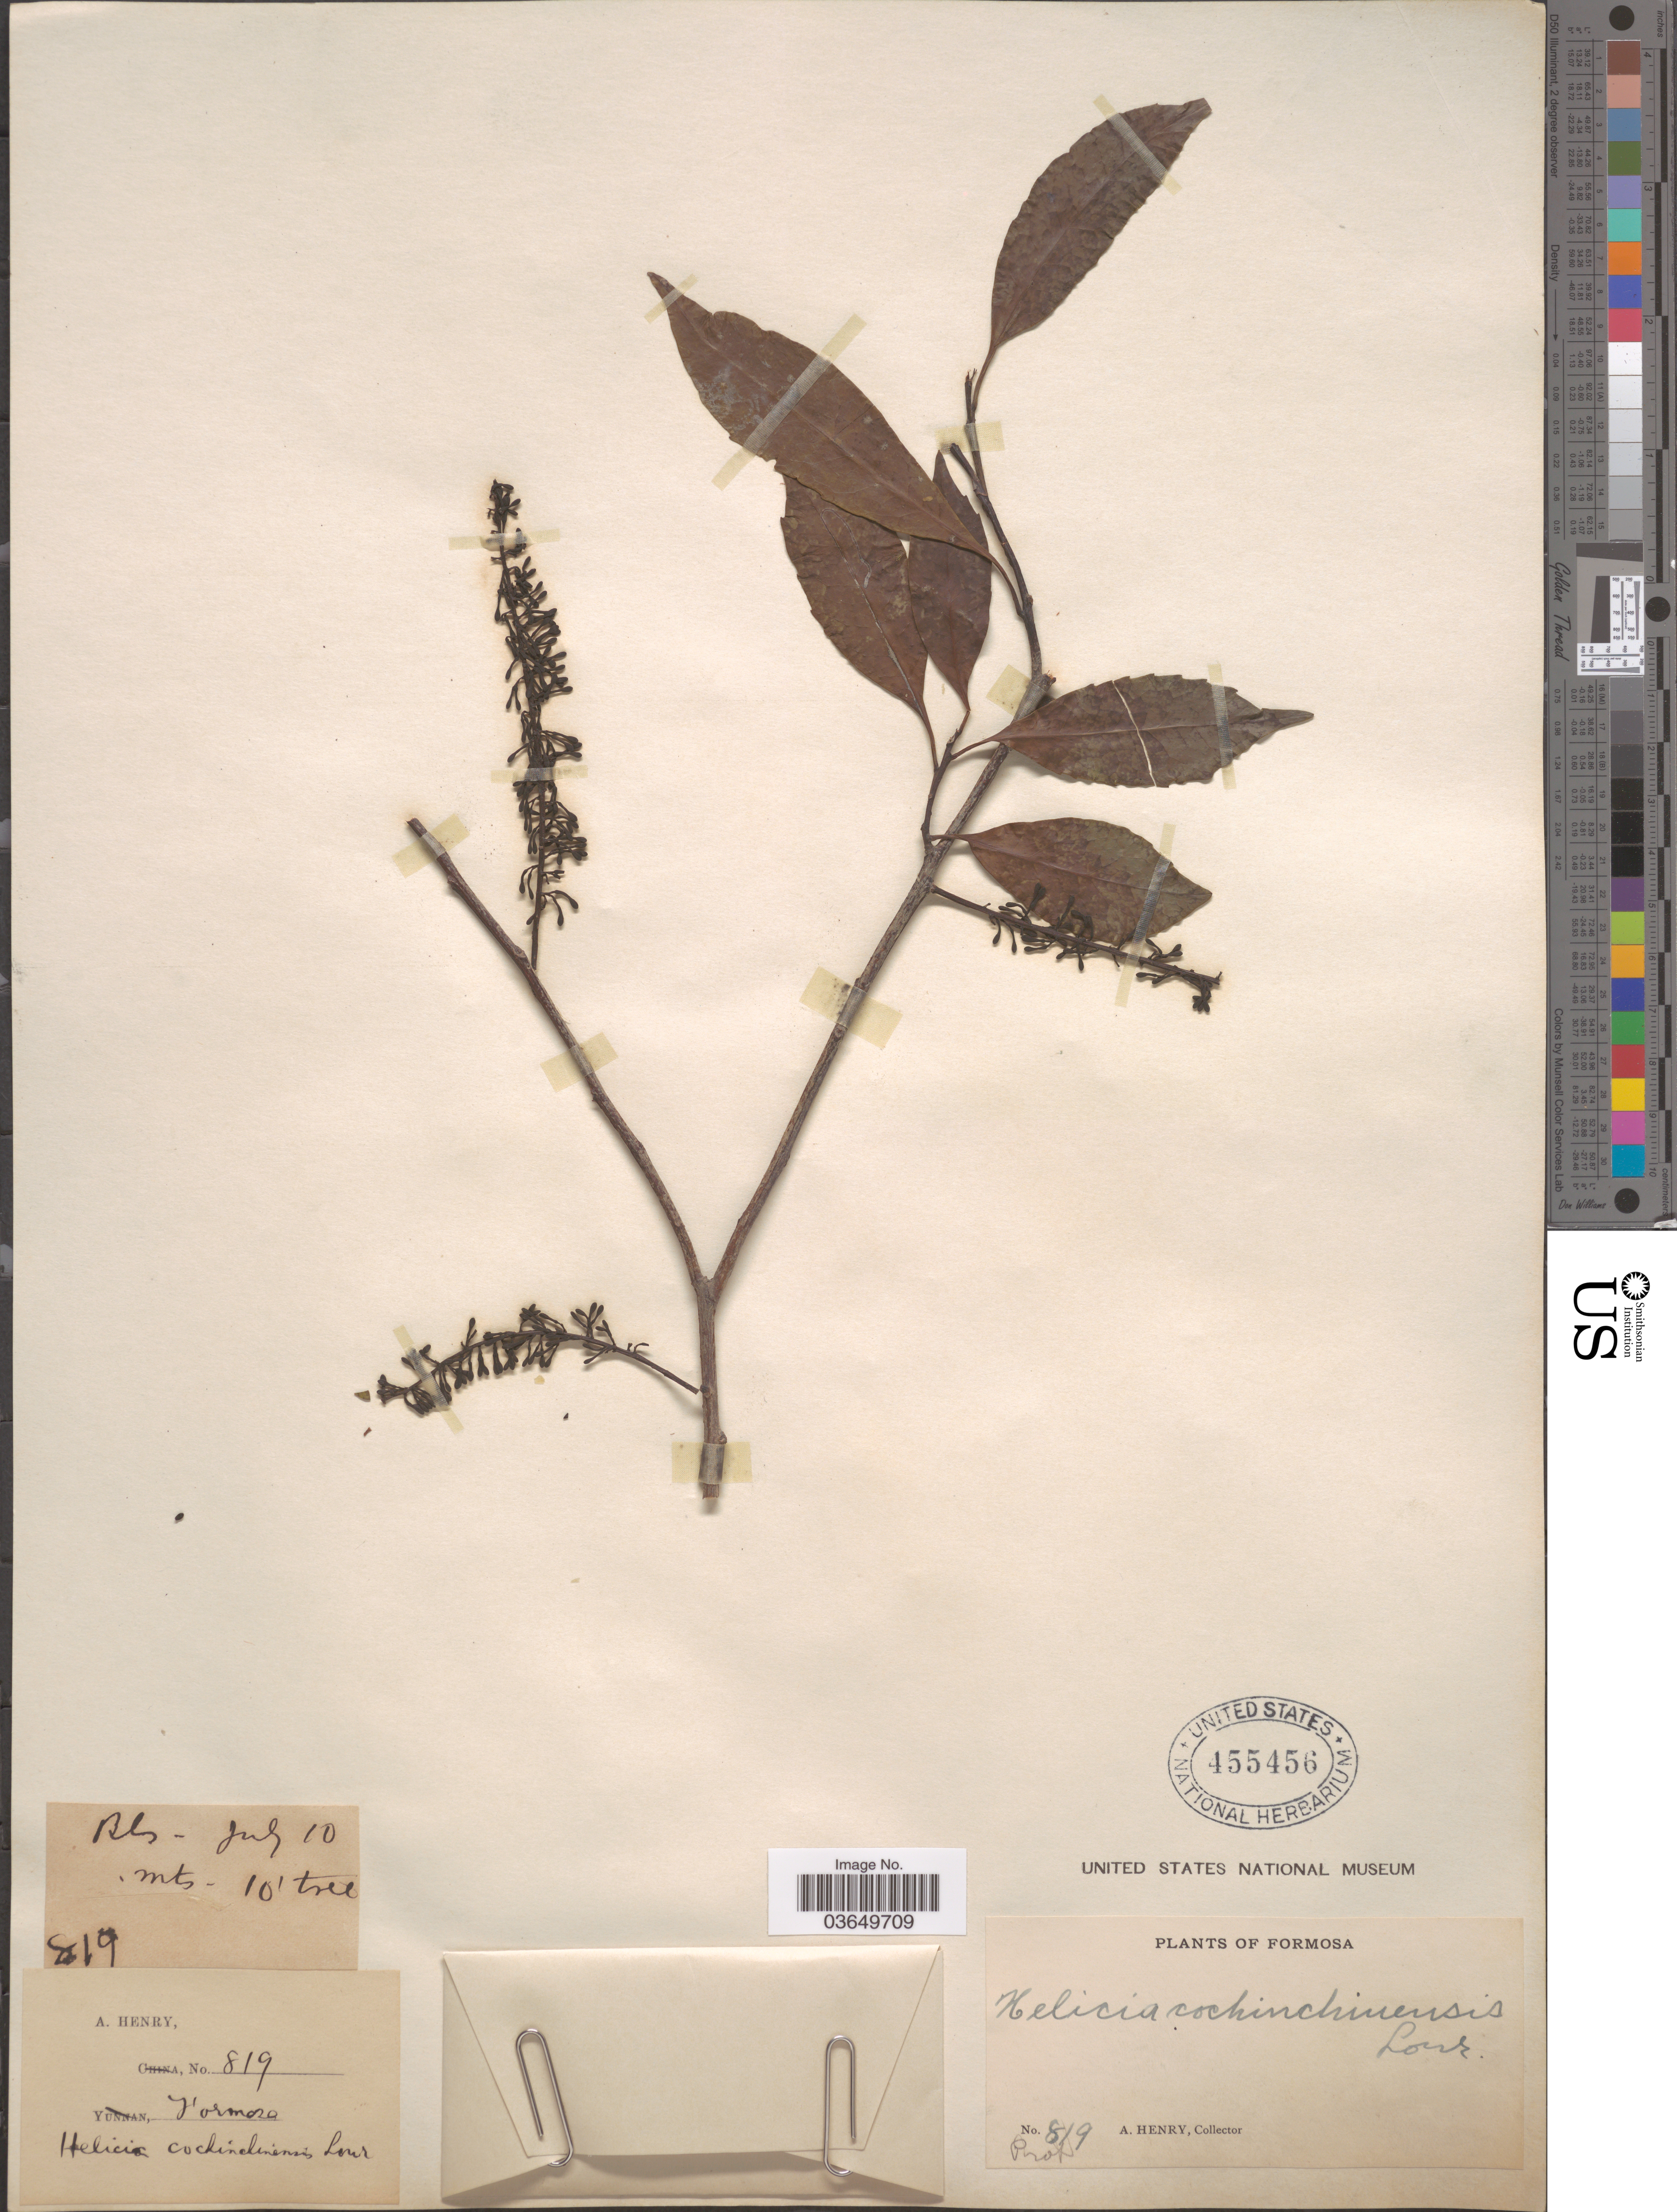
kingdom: Plantae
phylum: Tracheophyta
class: Magnoliopsida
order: Proteales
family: Proteaceae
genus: Helicia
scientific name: Helicia cochinchinensis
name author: Lour.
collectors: A. Henry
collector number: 819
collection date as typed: Transcribed d/m/y: /7/10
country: Taiwan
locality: Formosa.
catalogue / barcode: US 455456